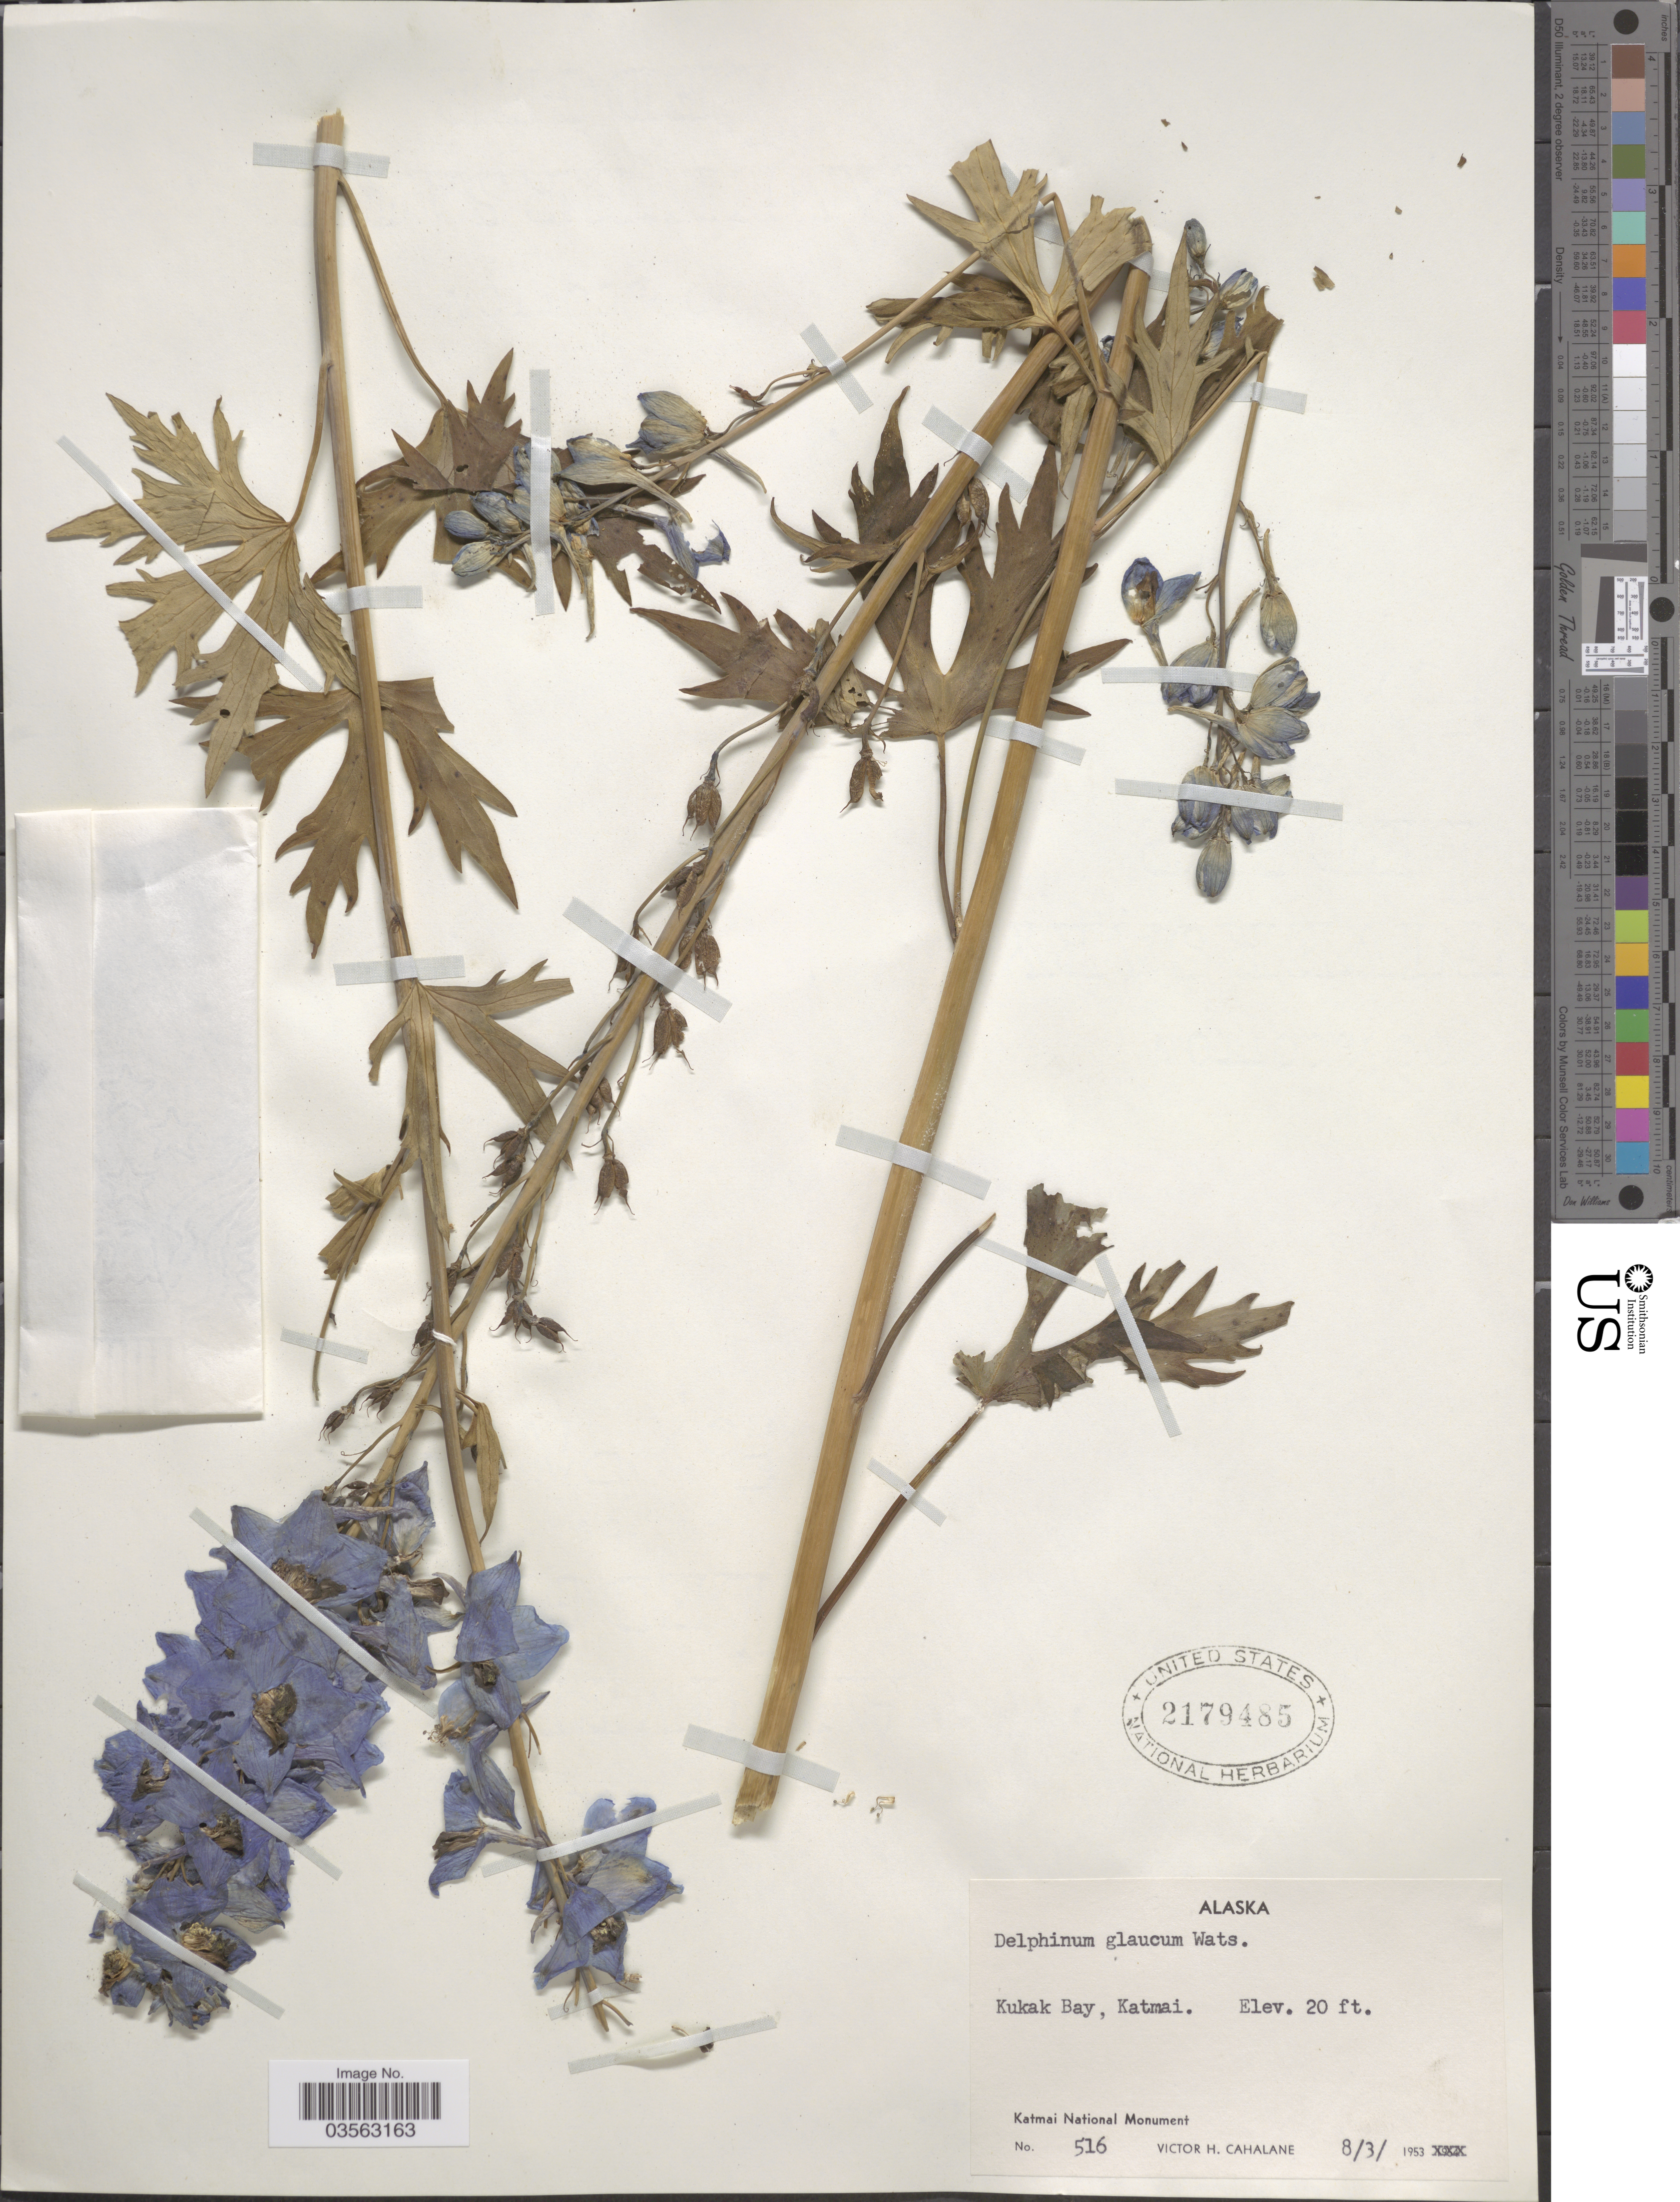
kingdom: Plantae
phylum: Tracheophyta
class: Magnoliopsida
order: Ranunculales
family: Ranunculaceae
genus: Delphinium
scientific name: Delphinium glaucum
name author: S. Watson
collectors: V. Cahalane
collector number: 516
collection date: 1953-08-03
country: United States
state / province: Alaska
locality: Kukak Bay, Katmai. Katmai National Monument.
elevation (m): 6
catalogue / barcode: US 2179485